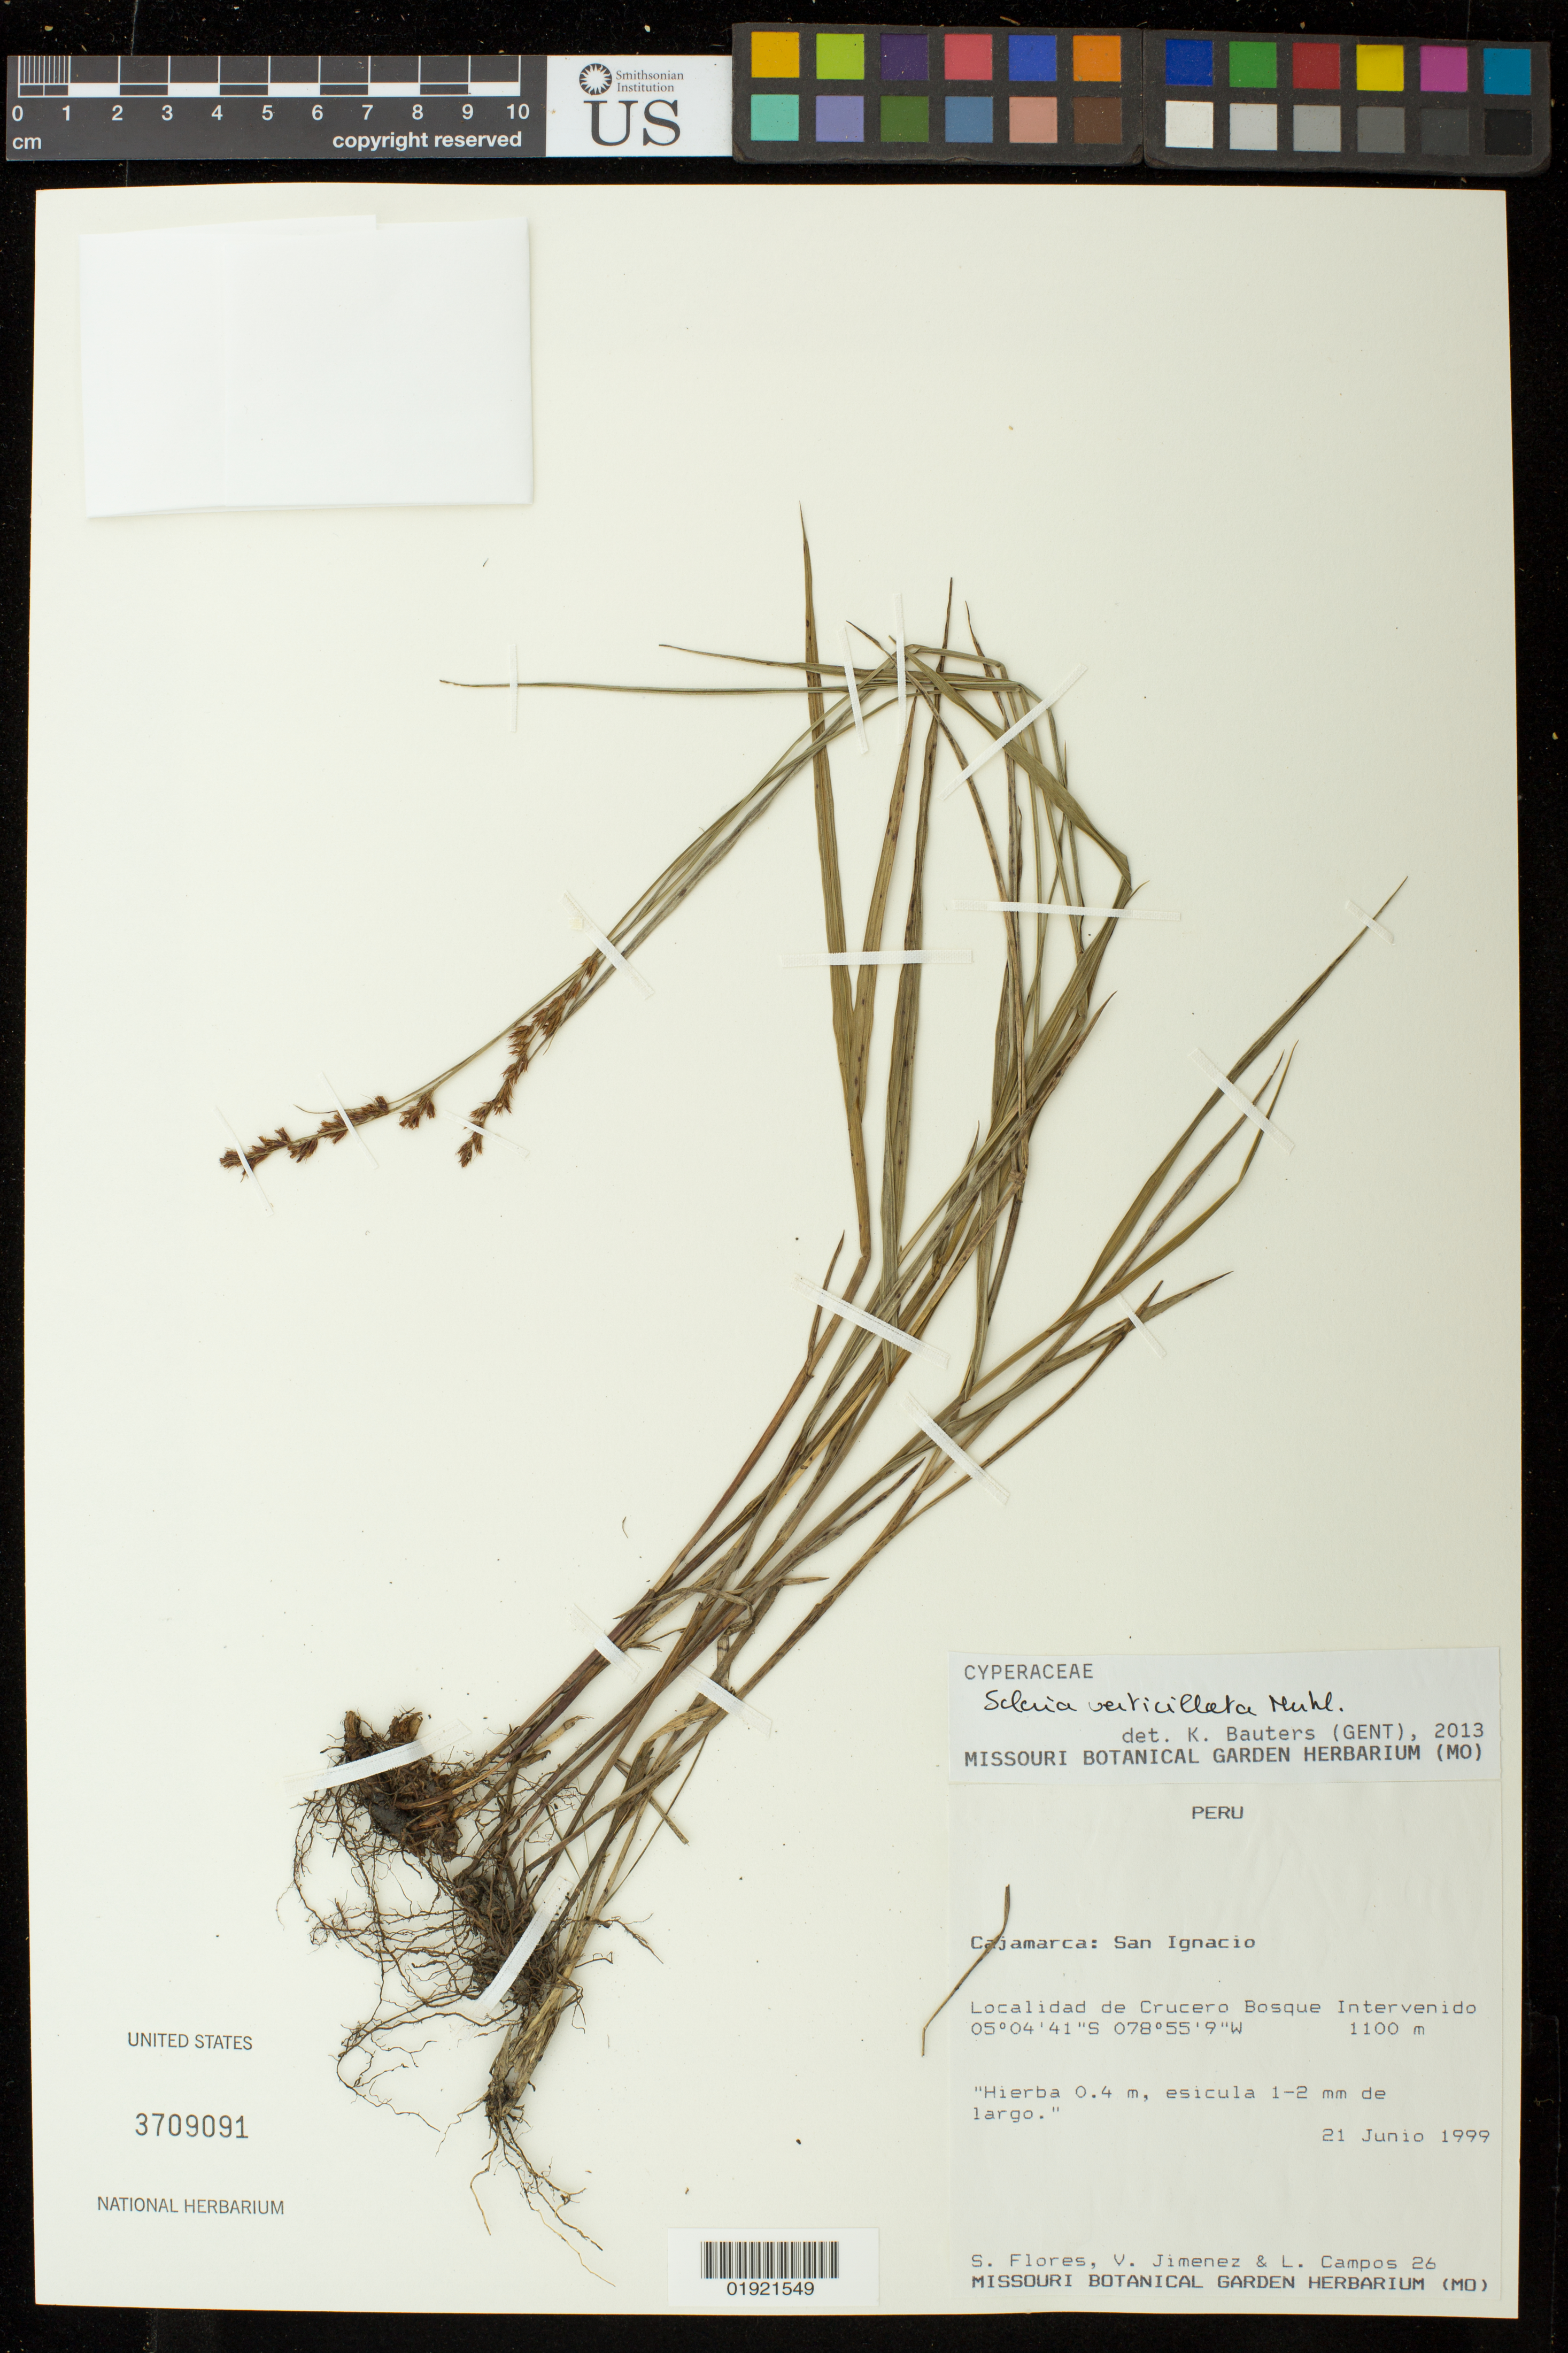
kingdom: Plantae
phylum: Tracheophyta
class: Liliopsida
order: Poales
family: Cyperaceae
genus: Scleria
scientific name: Scleria verticillata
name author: Muhl. ex Willd.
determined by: Bauters, K.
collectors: M. Flores, V. Jimenez & L. Campos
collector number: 26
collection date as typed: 21 Junio 1999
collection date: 1999-06-21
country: Peru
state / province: Cajamarca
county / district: San Ignacio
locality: Localidad de Crucero Bosque Intervenido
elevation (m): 1100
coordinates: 5 04 41 S, 78 55 9 W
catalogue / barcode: US 3709091